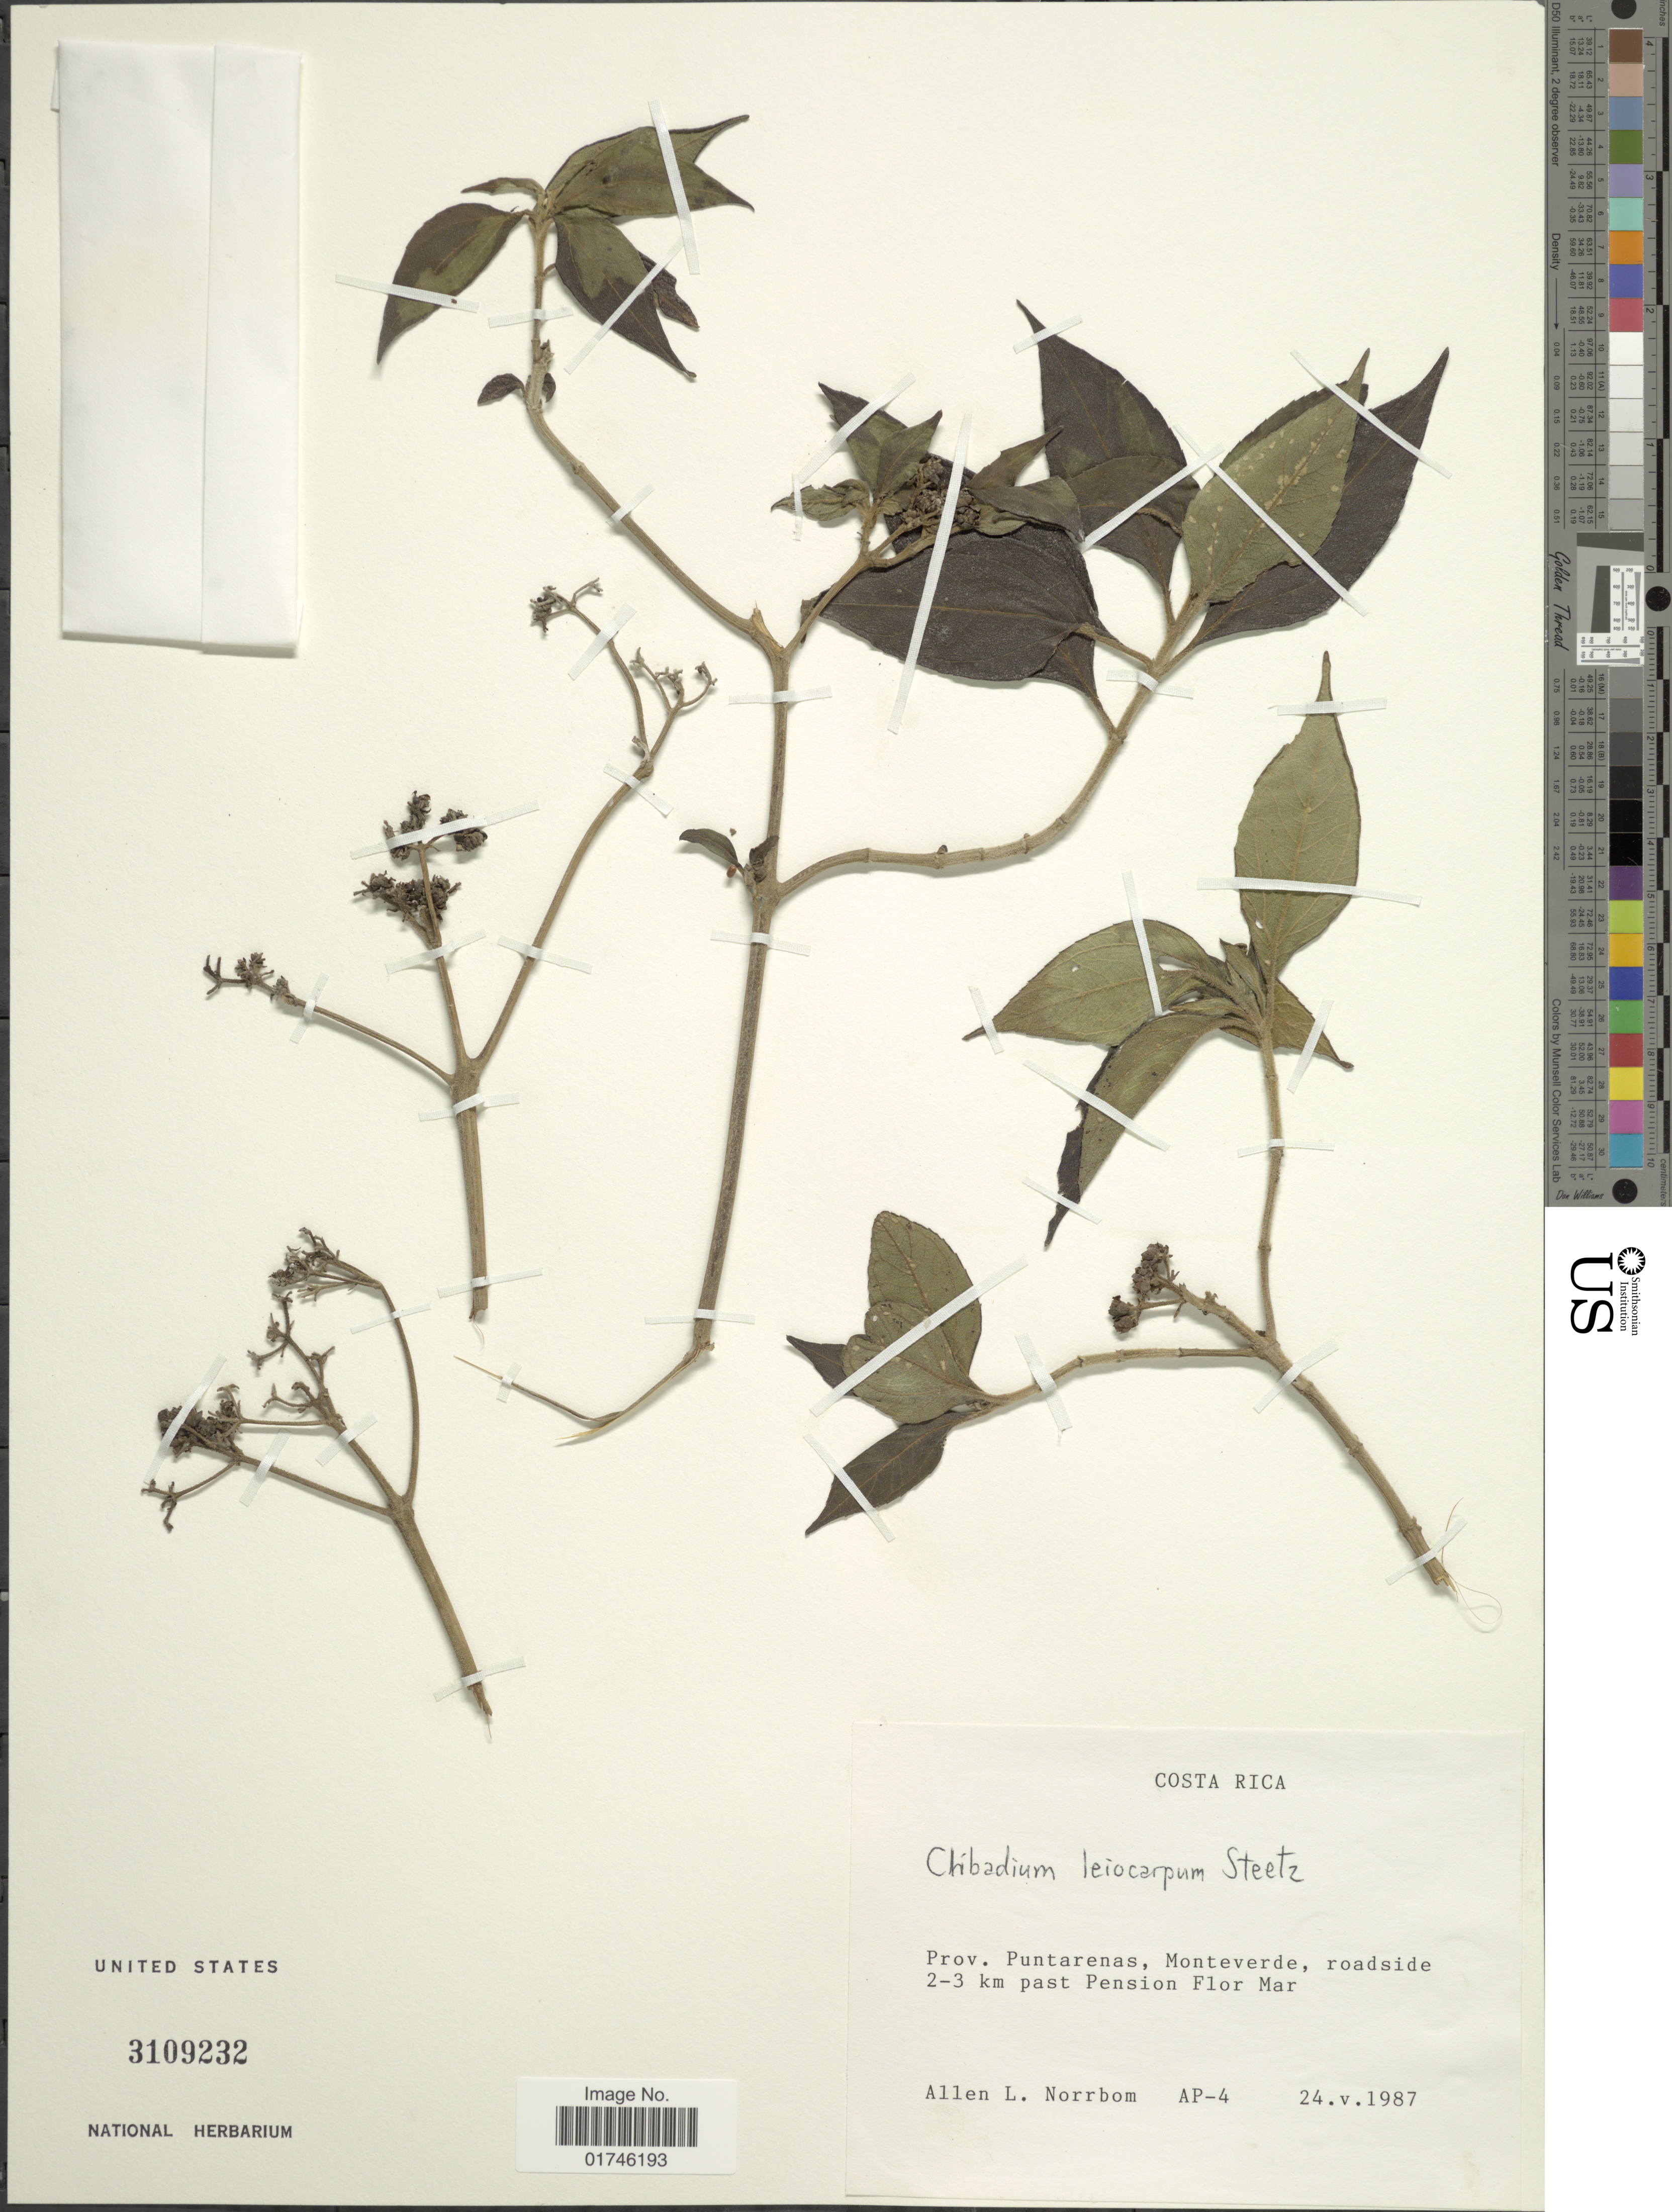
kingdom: Plantae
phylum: Tracheophyta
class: Magnoliopsida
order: Asterales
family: Asteraceae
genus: Clibadium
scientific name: Clibadium leiocarpum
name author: Steetz in Seem.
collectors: A. L. Norrbom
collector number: AP-4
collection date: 1987-05-24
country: Costa Rica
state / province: Puntarenas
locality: Prov. Puntarenas, Monteverde, roadside 2-3 km past Pension Flor Mar.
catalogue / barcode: US 3109232